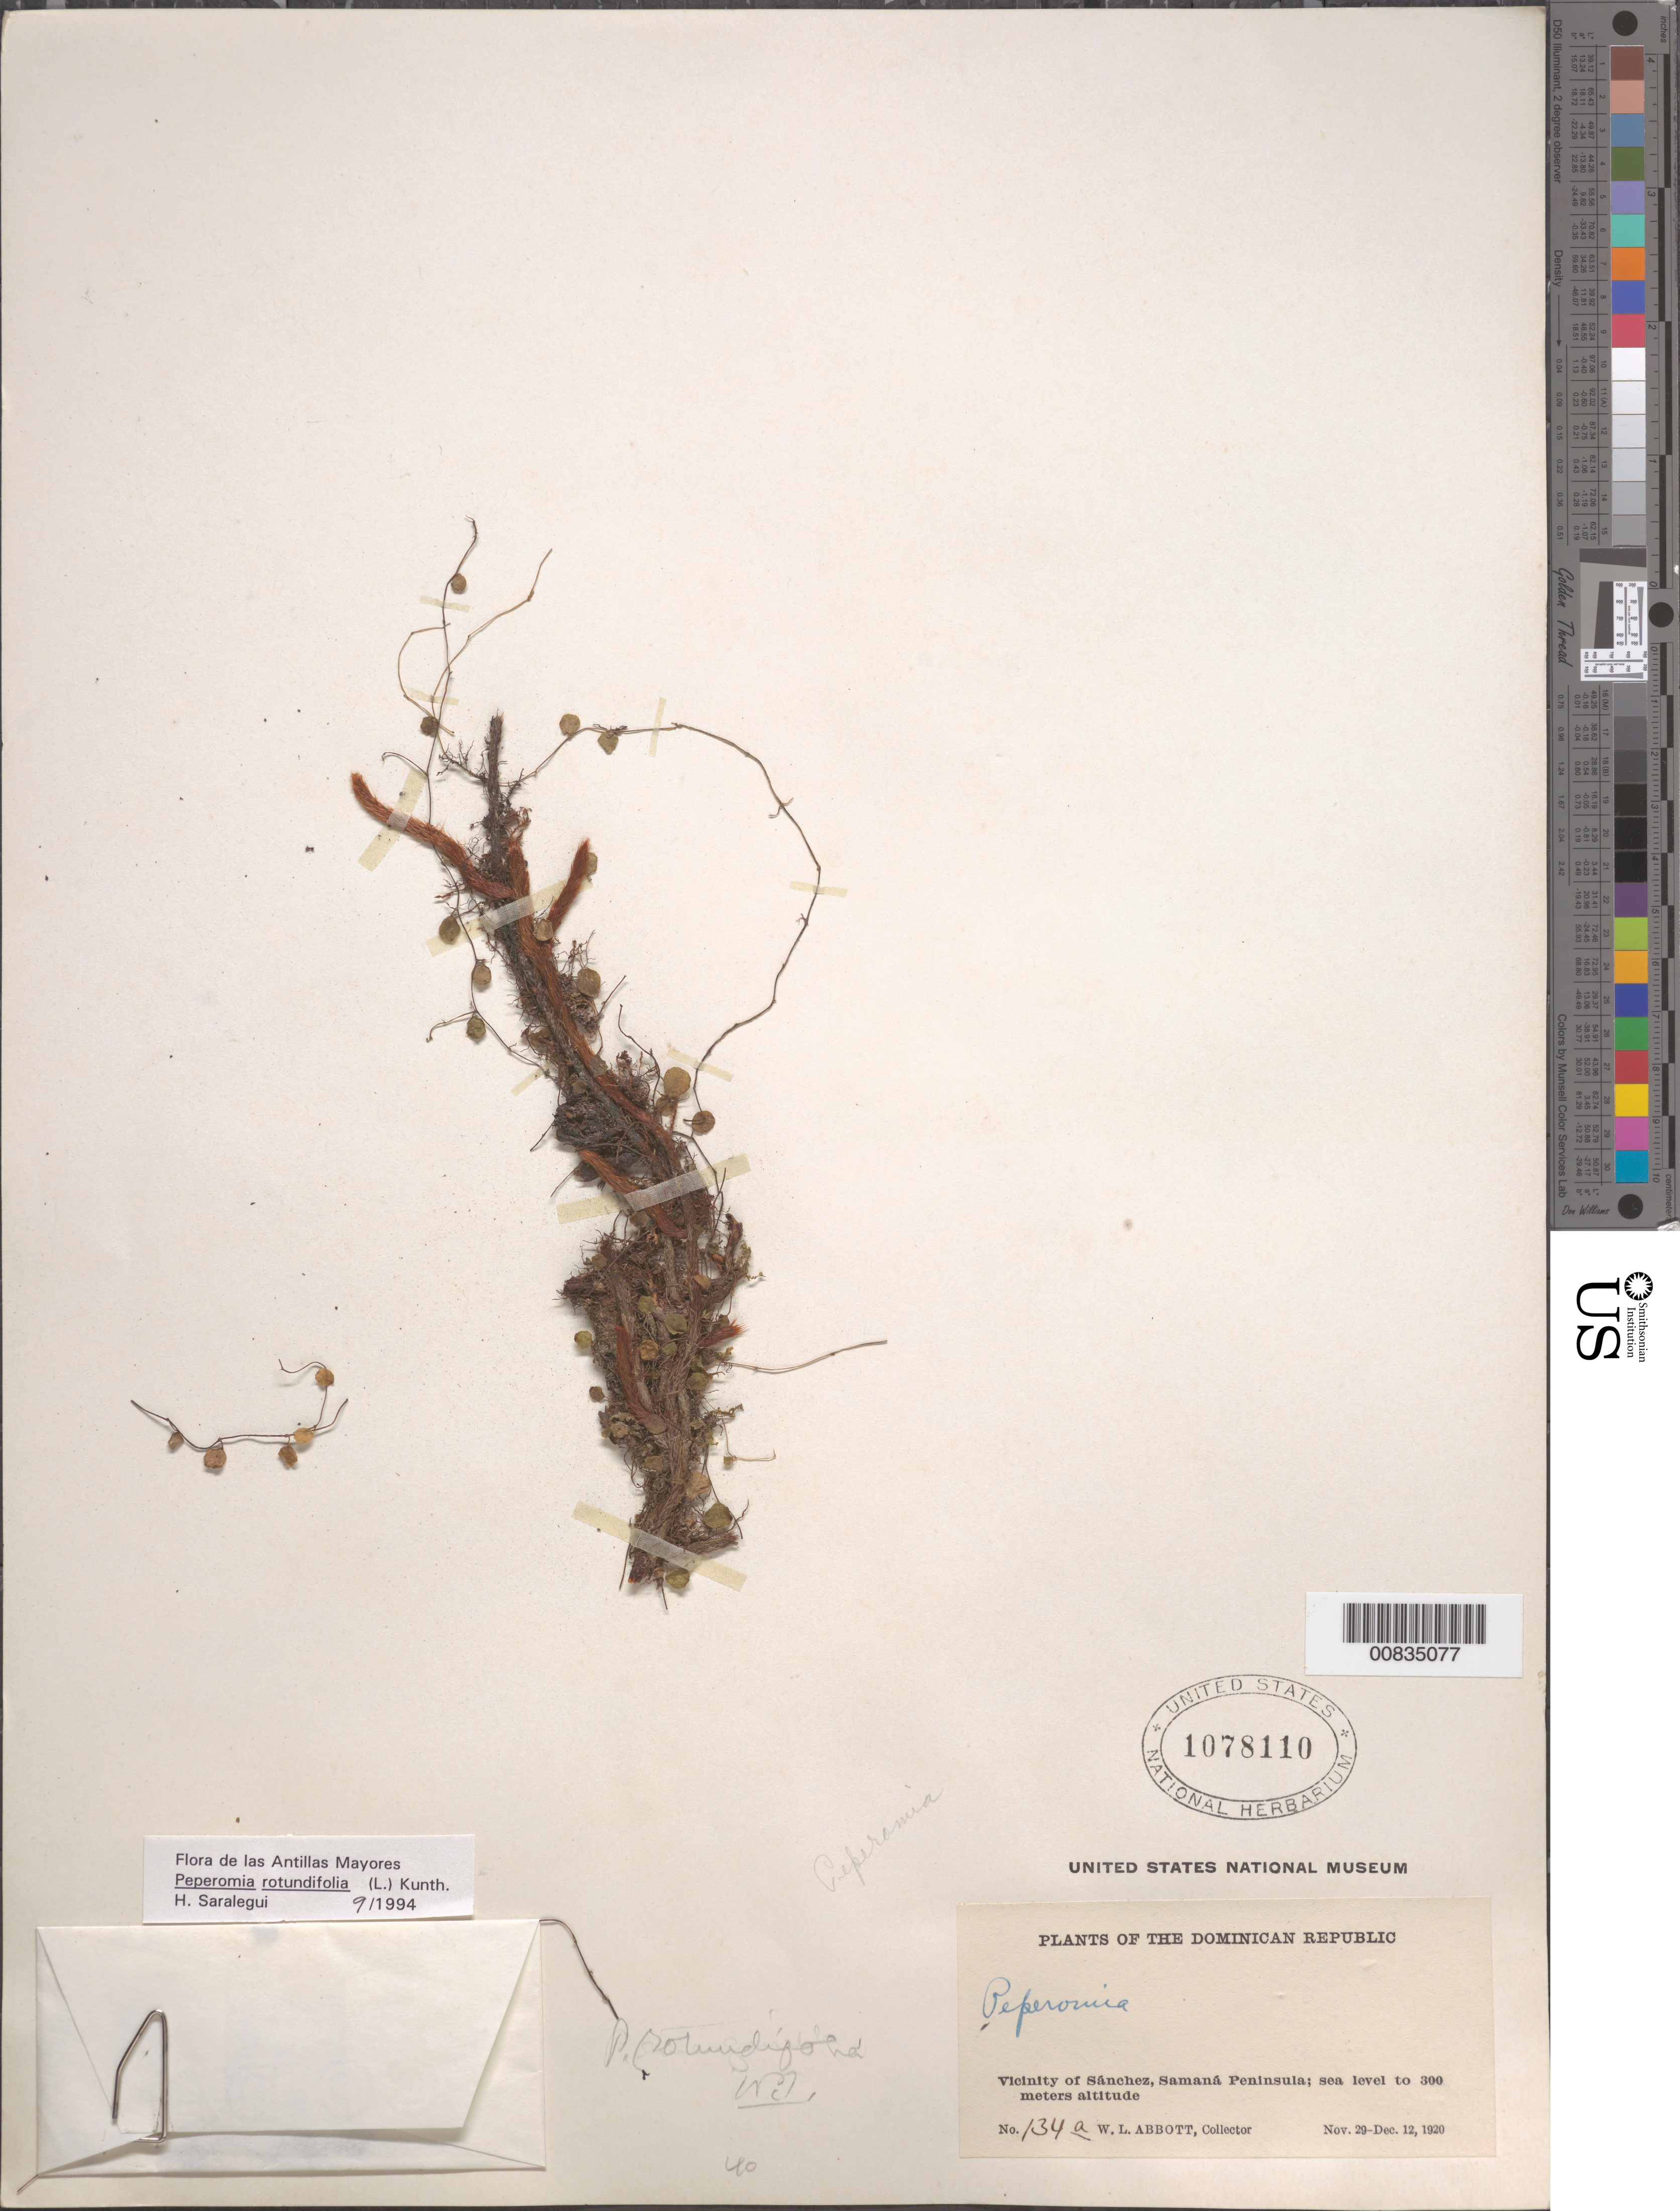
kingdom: Plantae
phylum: Tracheophyta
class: Magnoliopsida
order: Piperales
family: Piperaceae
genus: Peperomia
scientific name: Peperomia rotundifolia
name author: (L.) Kunth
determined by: Saralegui Boza, H., (HAJB), Jardin Botanico Nacional (Habana)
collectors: W. L. Abbott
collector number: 134a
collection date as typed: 29 Nov 1920 to 12 Dec 1920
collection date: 1920-11-29/1920-12-12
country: Dominican Republic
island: Hispaniola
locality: Vicinity of Sánchez, Samaná Peninsula.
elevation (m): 0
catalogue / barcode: US 1078110